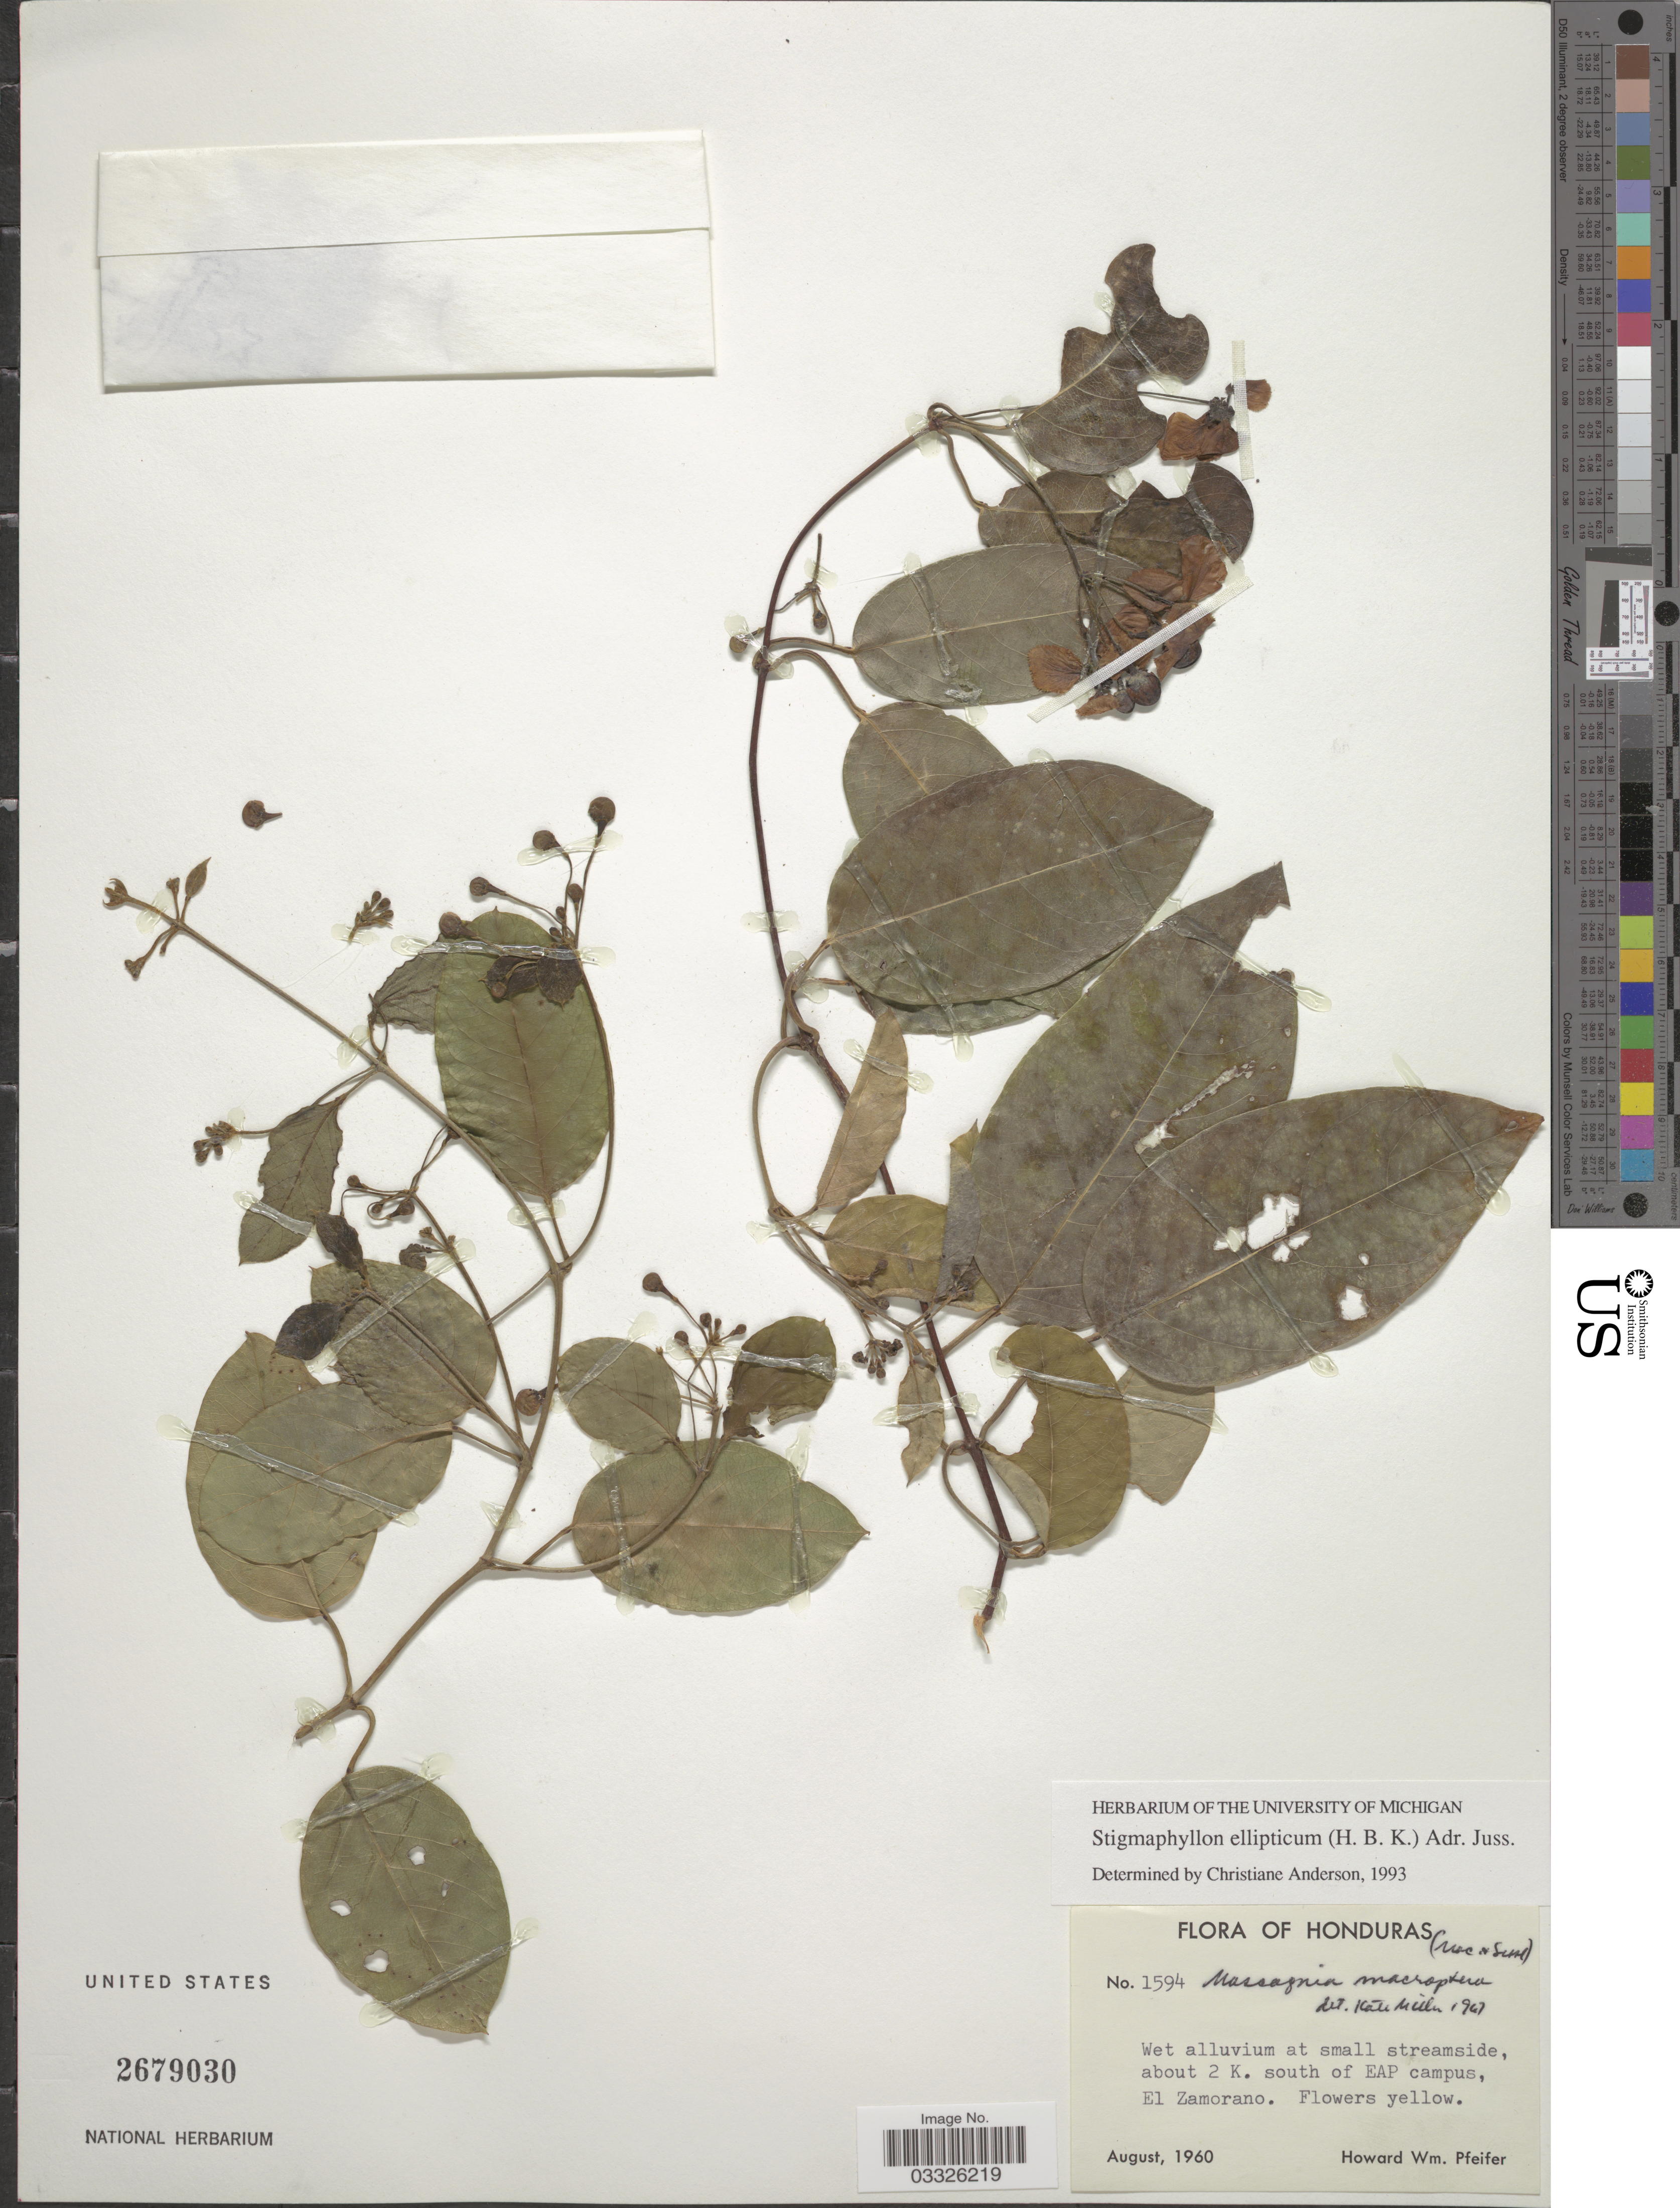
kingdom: Plantae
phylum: Tracheophyta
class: Magnoliopsida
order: Malpighiales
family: Malpighiaceae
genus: Stigmaphyllon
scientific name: Stigmaphyllon ellipticum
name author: (Kunth) A. Juss.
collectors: H. W. Pfeifer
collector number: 1594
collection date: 1960-08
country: Honduras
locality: About 2 K. south of EAP campus, El Zamorano.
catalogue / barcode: US 2679030